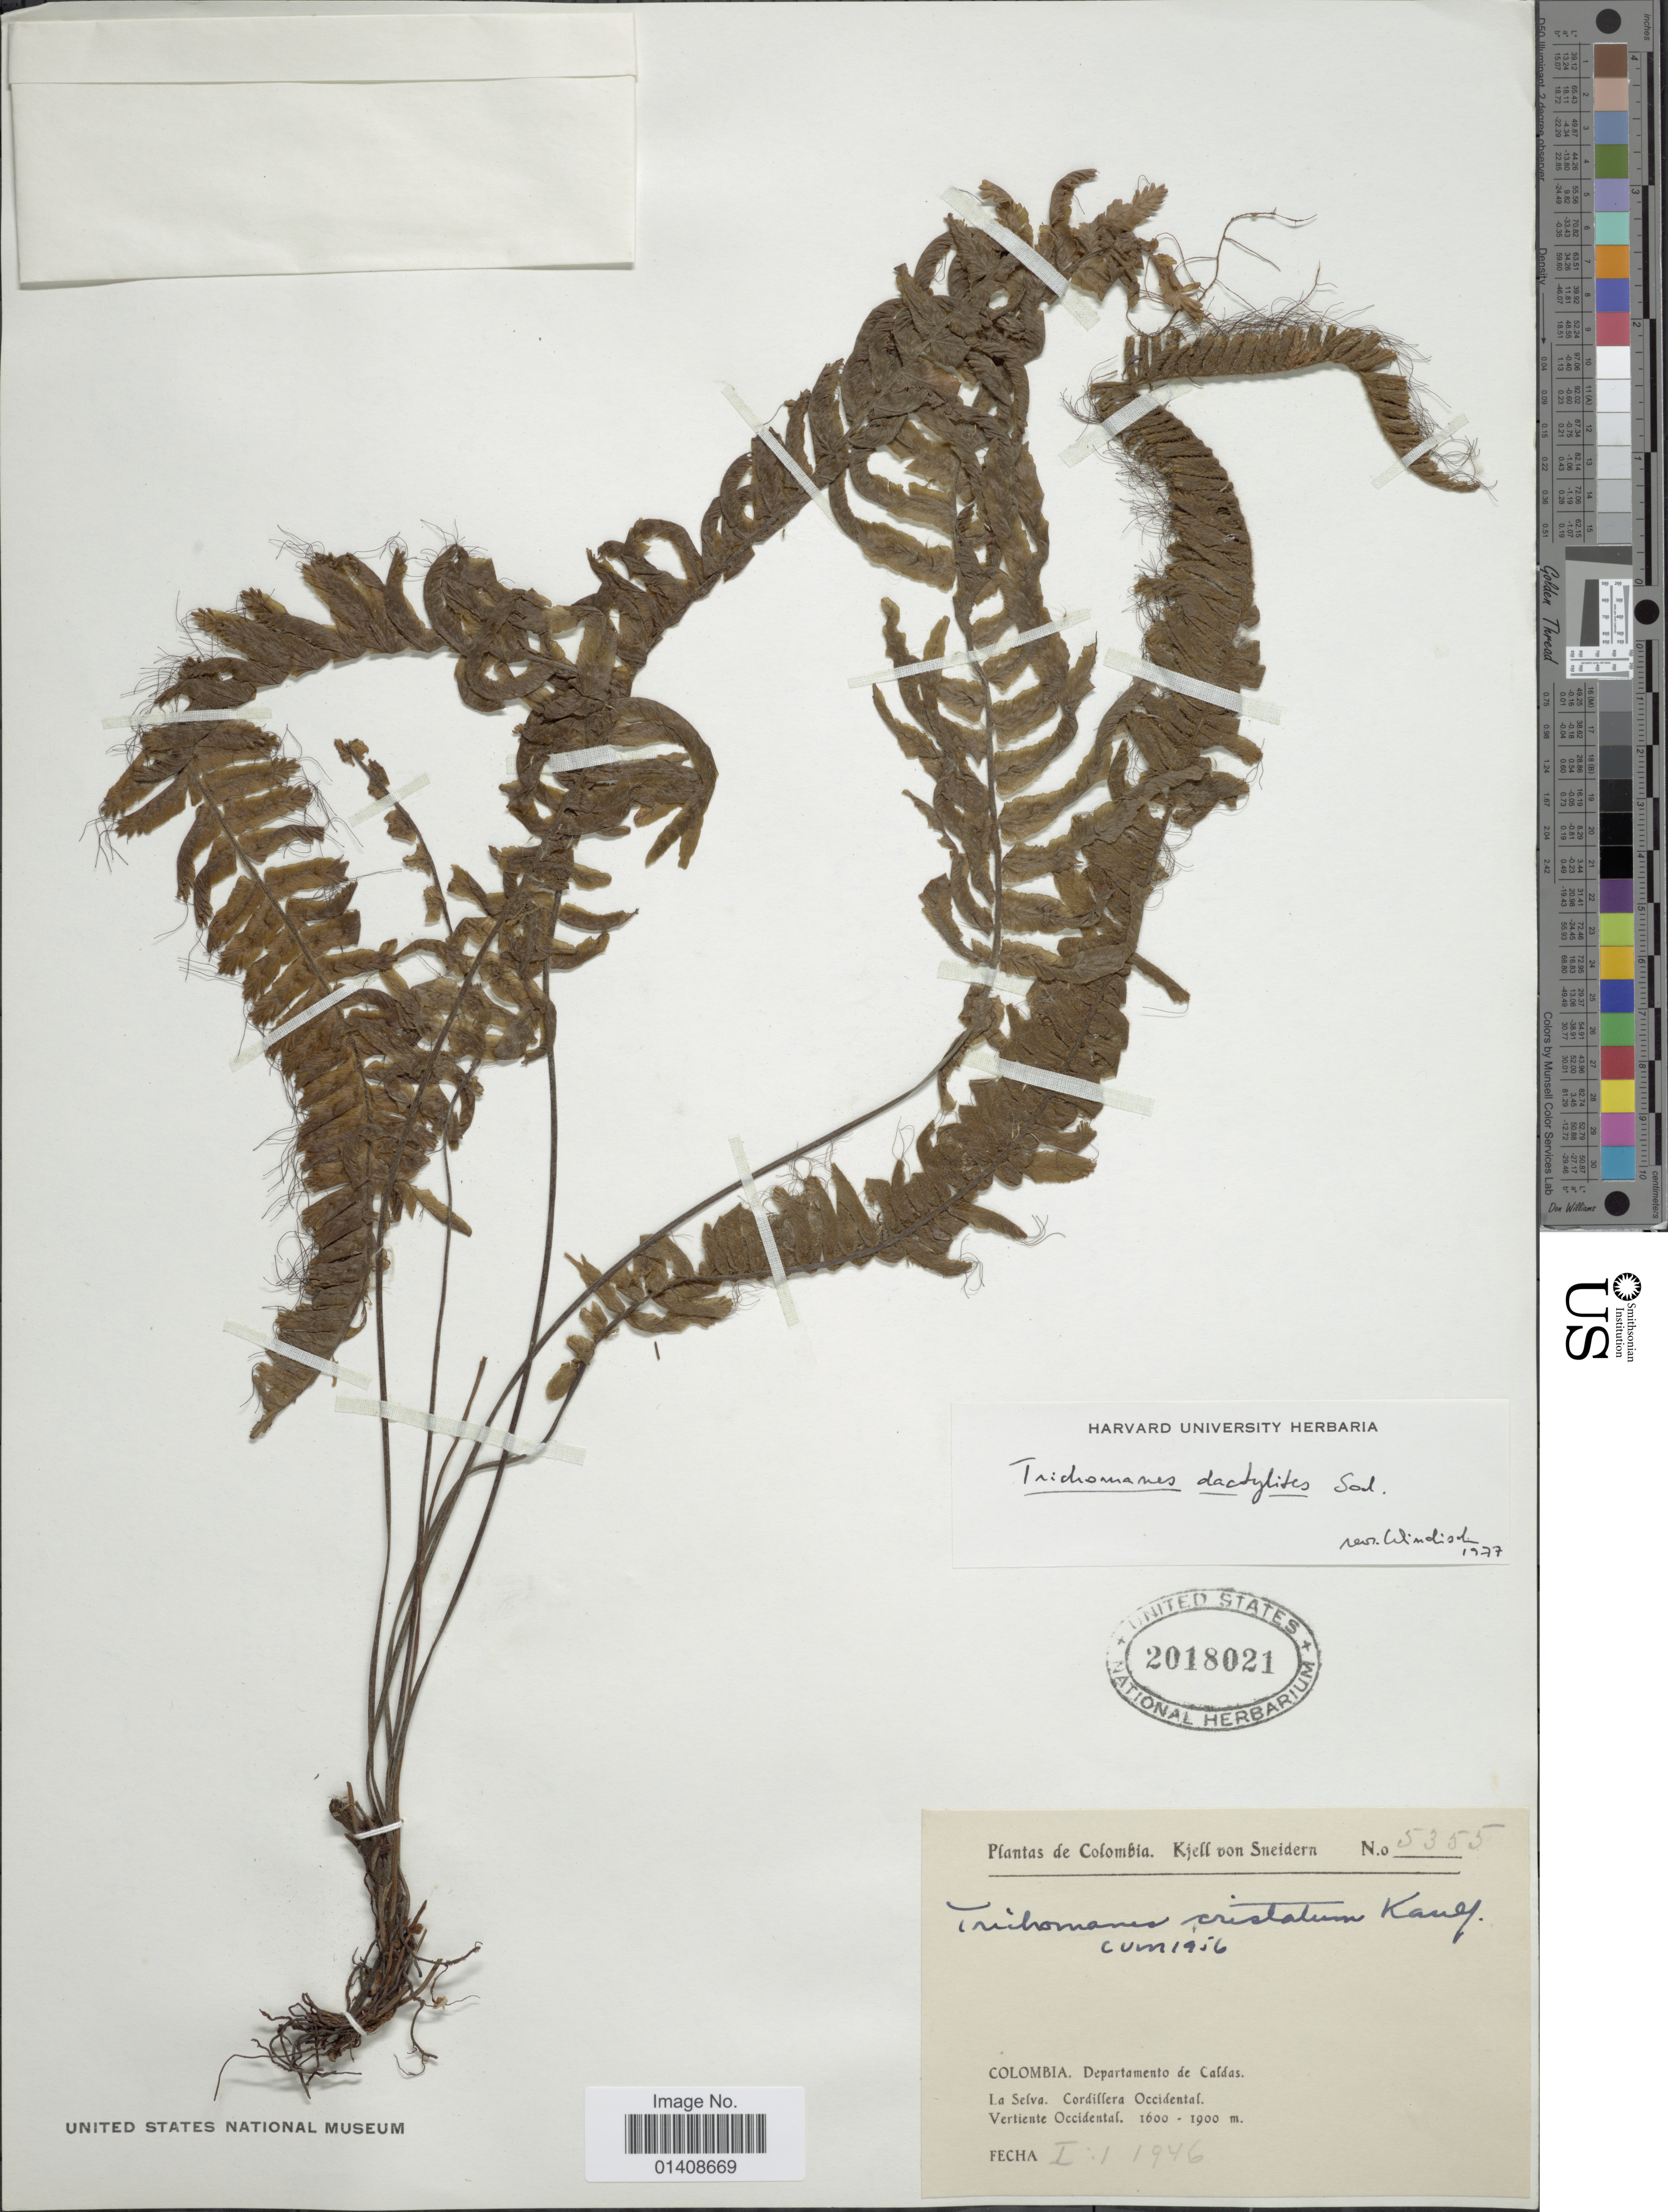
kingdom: Plantae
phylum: Tracheophyta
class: Polypodiopsida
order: Hymenophyllales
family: Hymenophyllaceae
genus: Trichomanes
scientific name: Trichomanes dactylites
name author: Sodiro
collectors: K. von Sneidern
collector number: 5355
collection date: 1946-01-01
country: Colombia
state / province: Caldas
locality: Department de Caldas, La Selva, Cordillera Occidental, Vertiente Occidental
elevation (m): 1600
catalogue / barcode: US 2018021